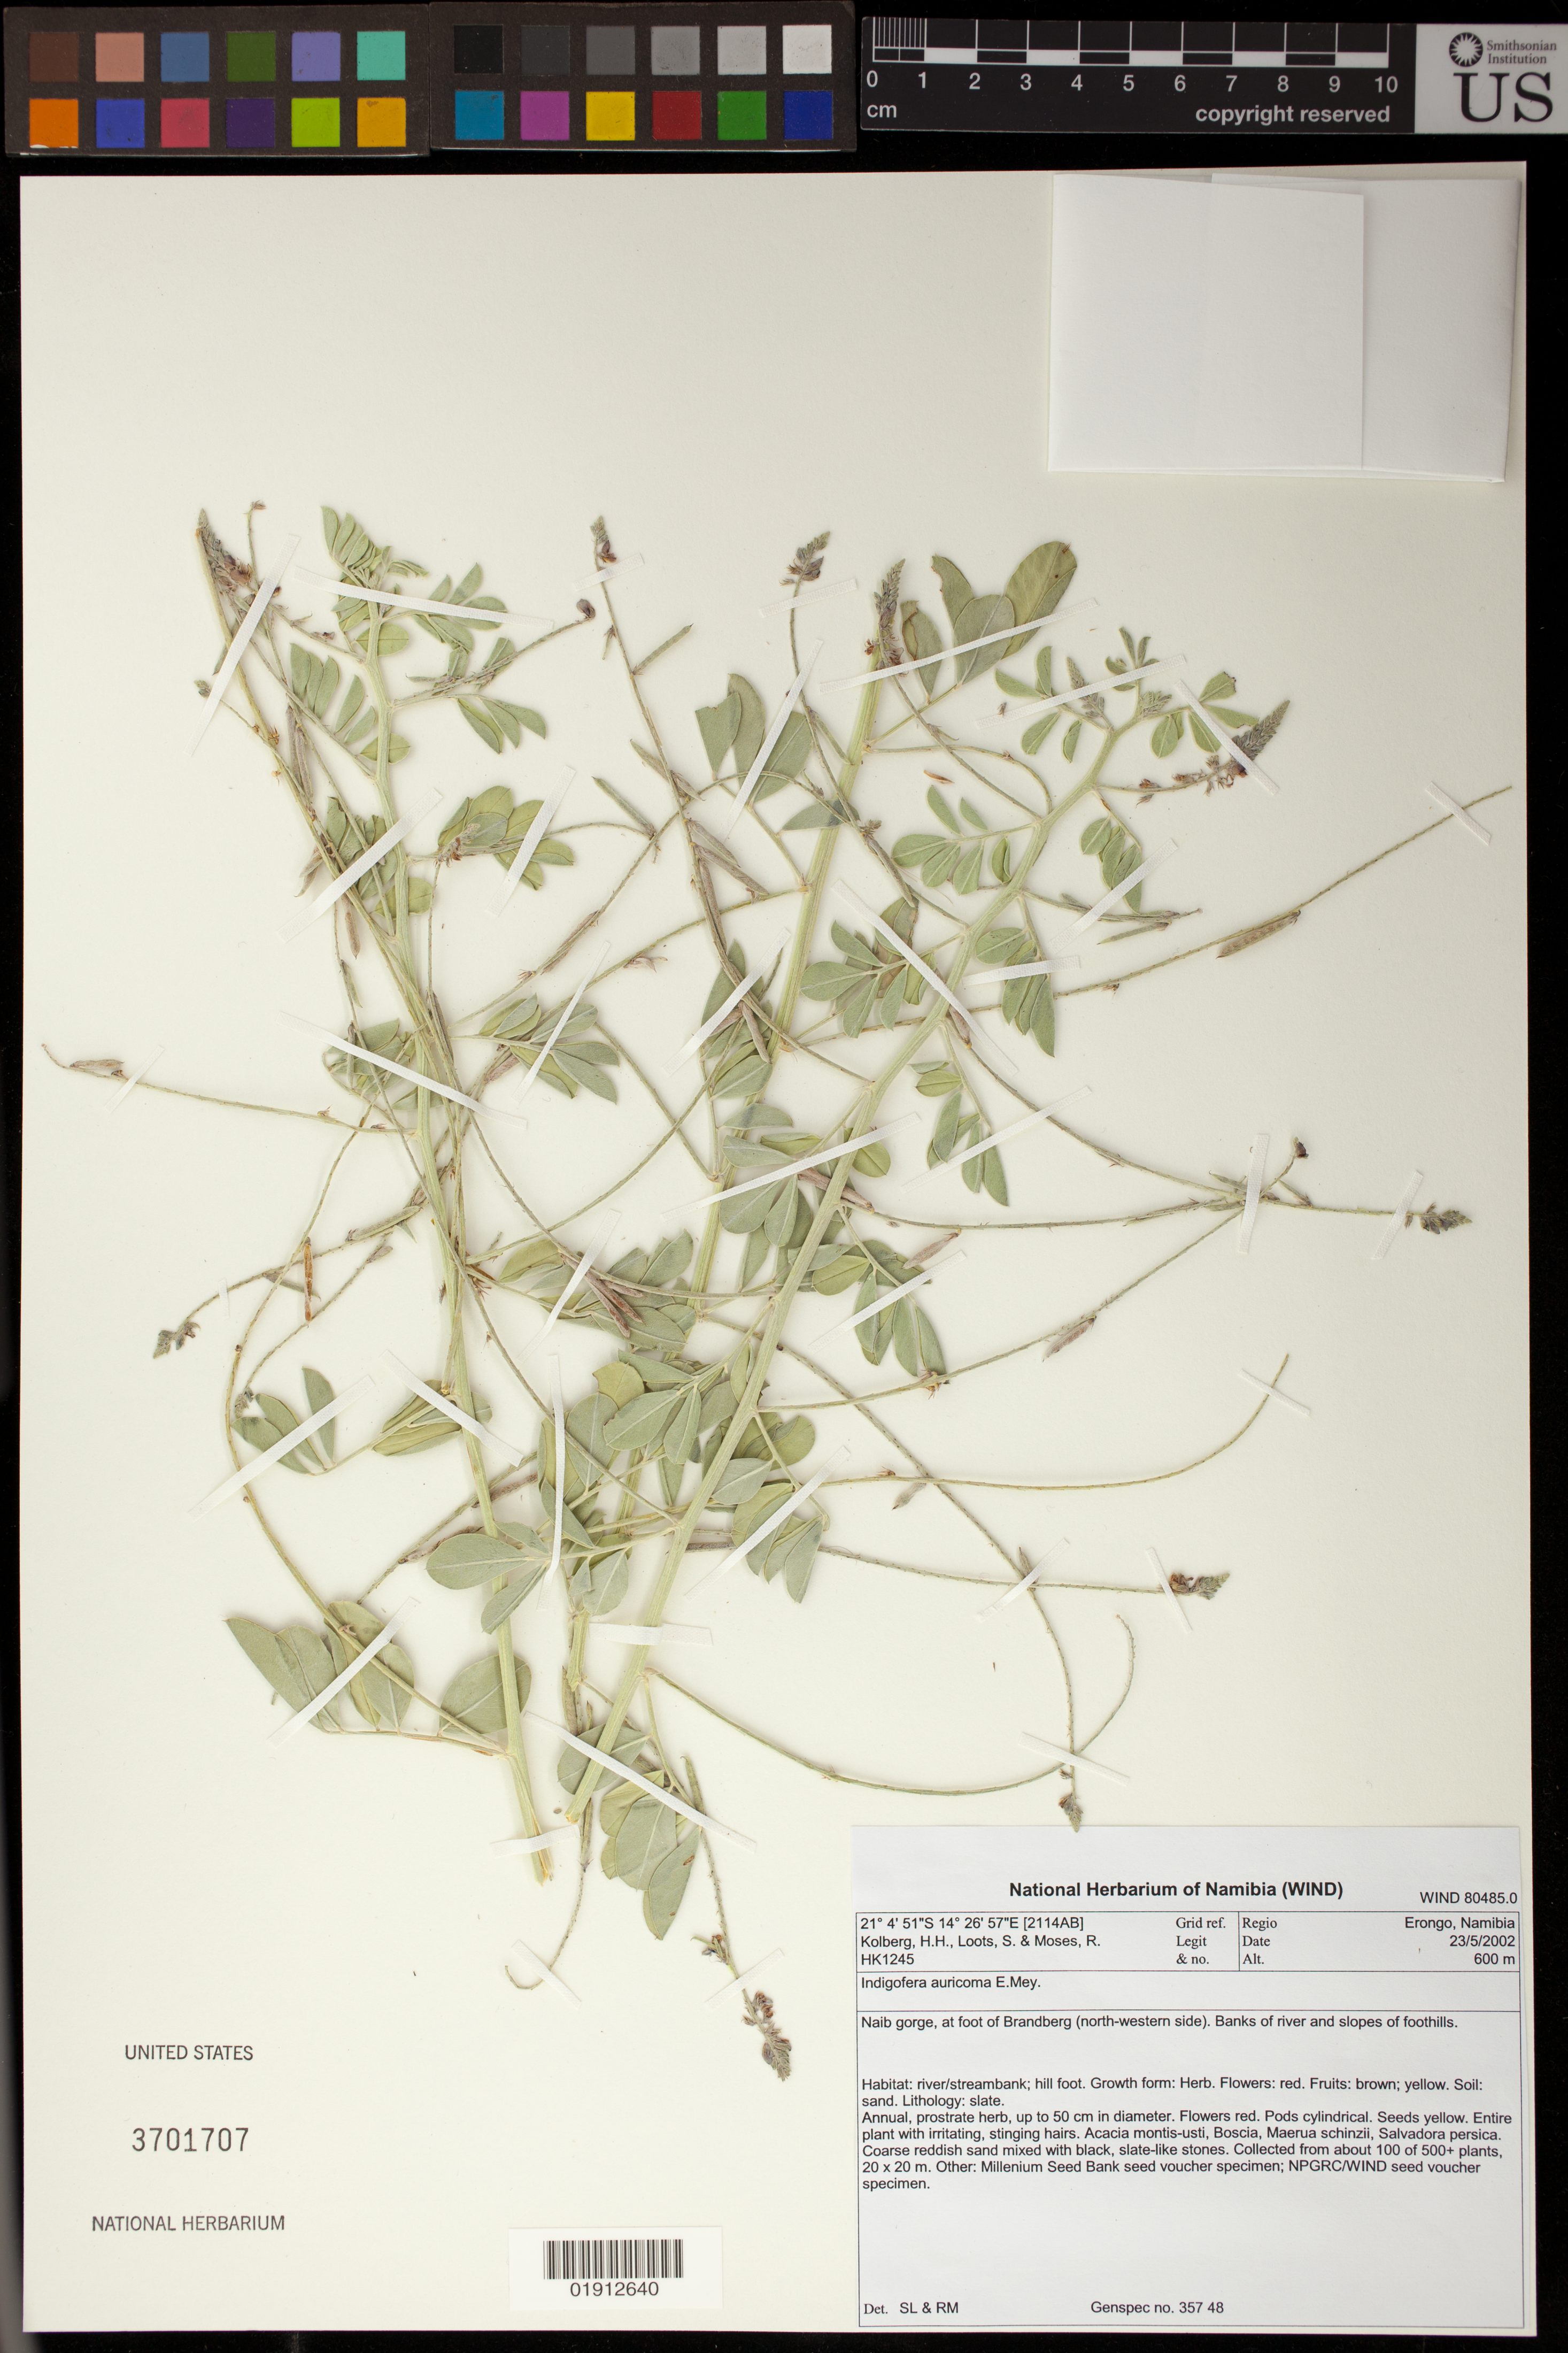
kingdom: Plantae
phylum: Tracheophyta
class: Magnoliopsida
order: Fabales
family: Fabaceae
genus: Indigofera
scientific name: Indigofera auricoma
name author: E. Mey.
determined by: Loots, S.; Moses, R.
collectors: H. H. Kolberg, S. Loots & R. Moses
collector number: HK1245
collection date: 2002-05-23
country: Namibia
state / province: Erongo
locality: Naib gorge, at foot of Brandberg (north-western). Banks of river and slopes of foothills.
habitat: River/streambank, hill foot.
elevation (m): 600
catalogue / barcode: US 3701707